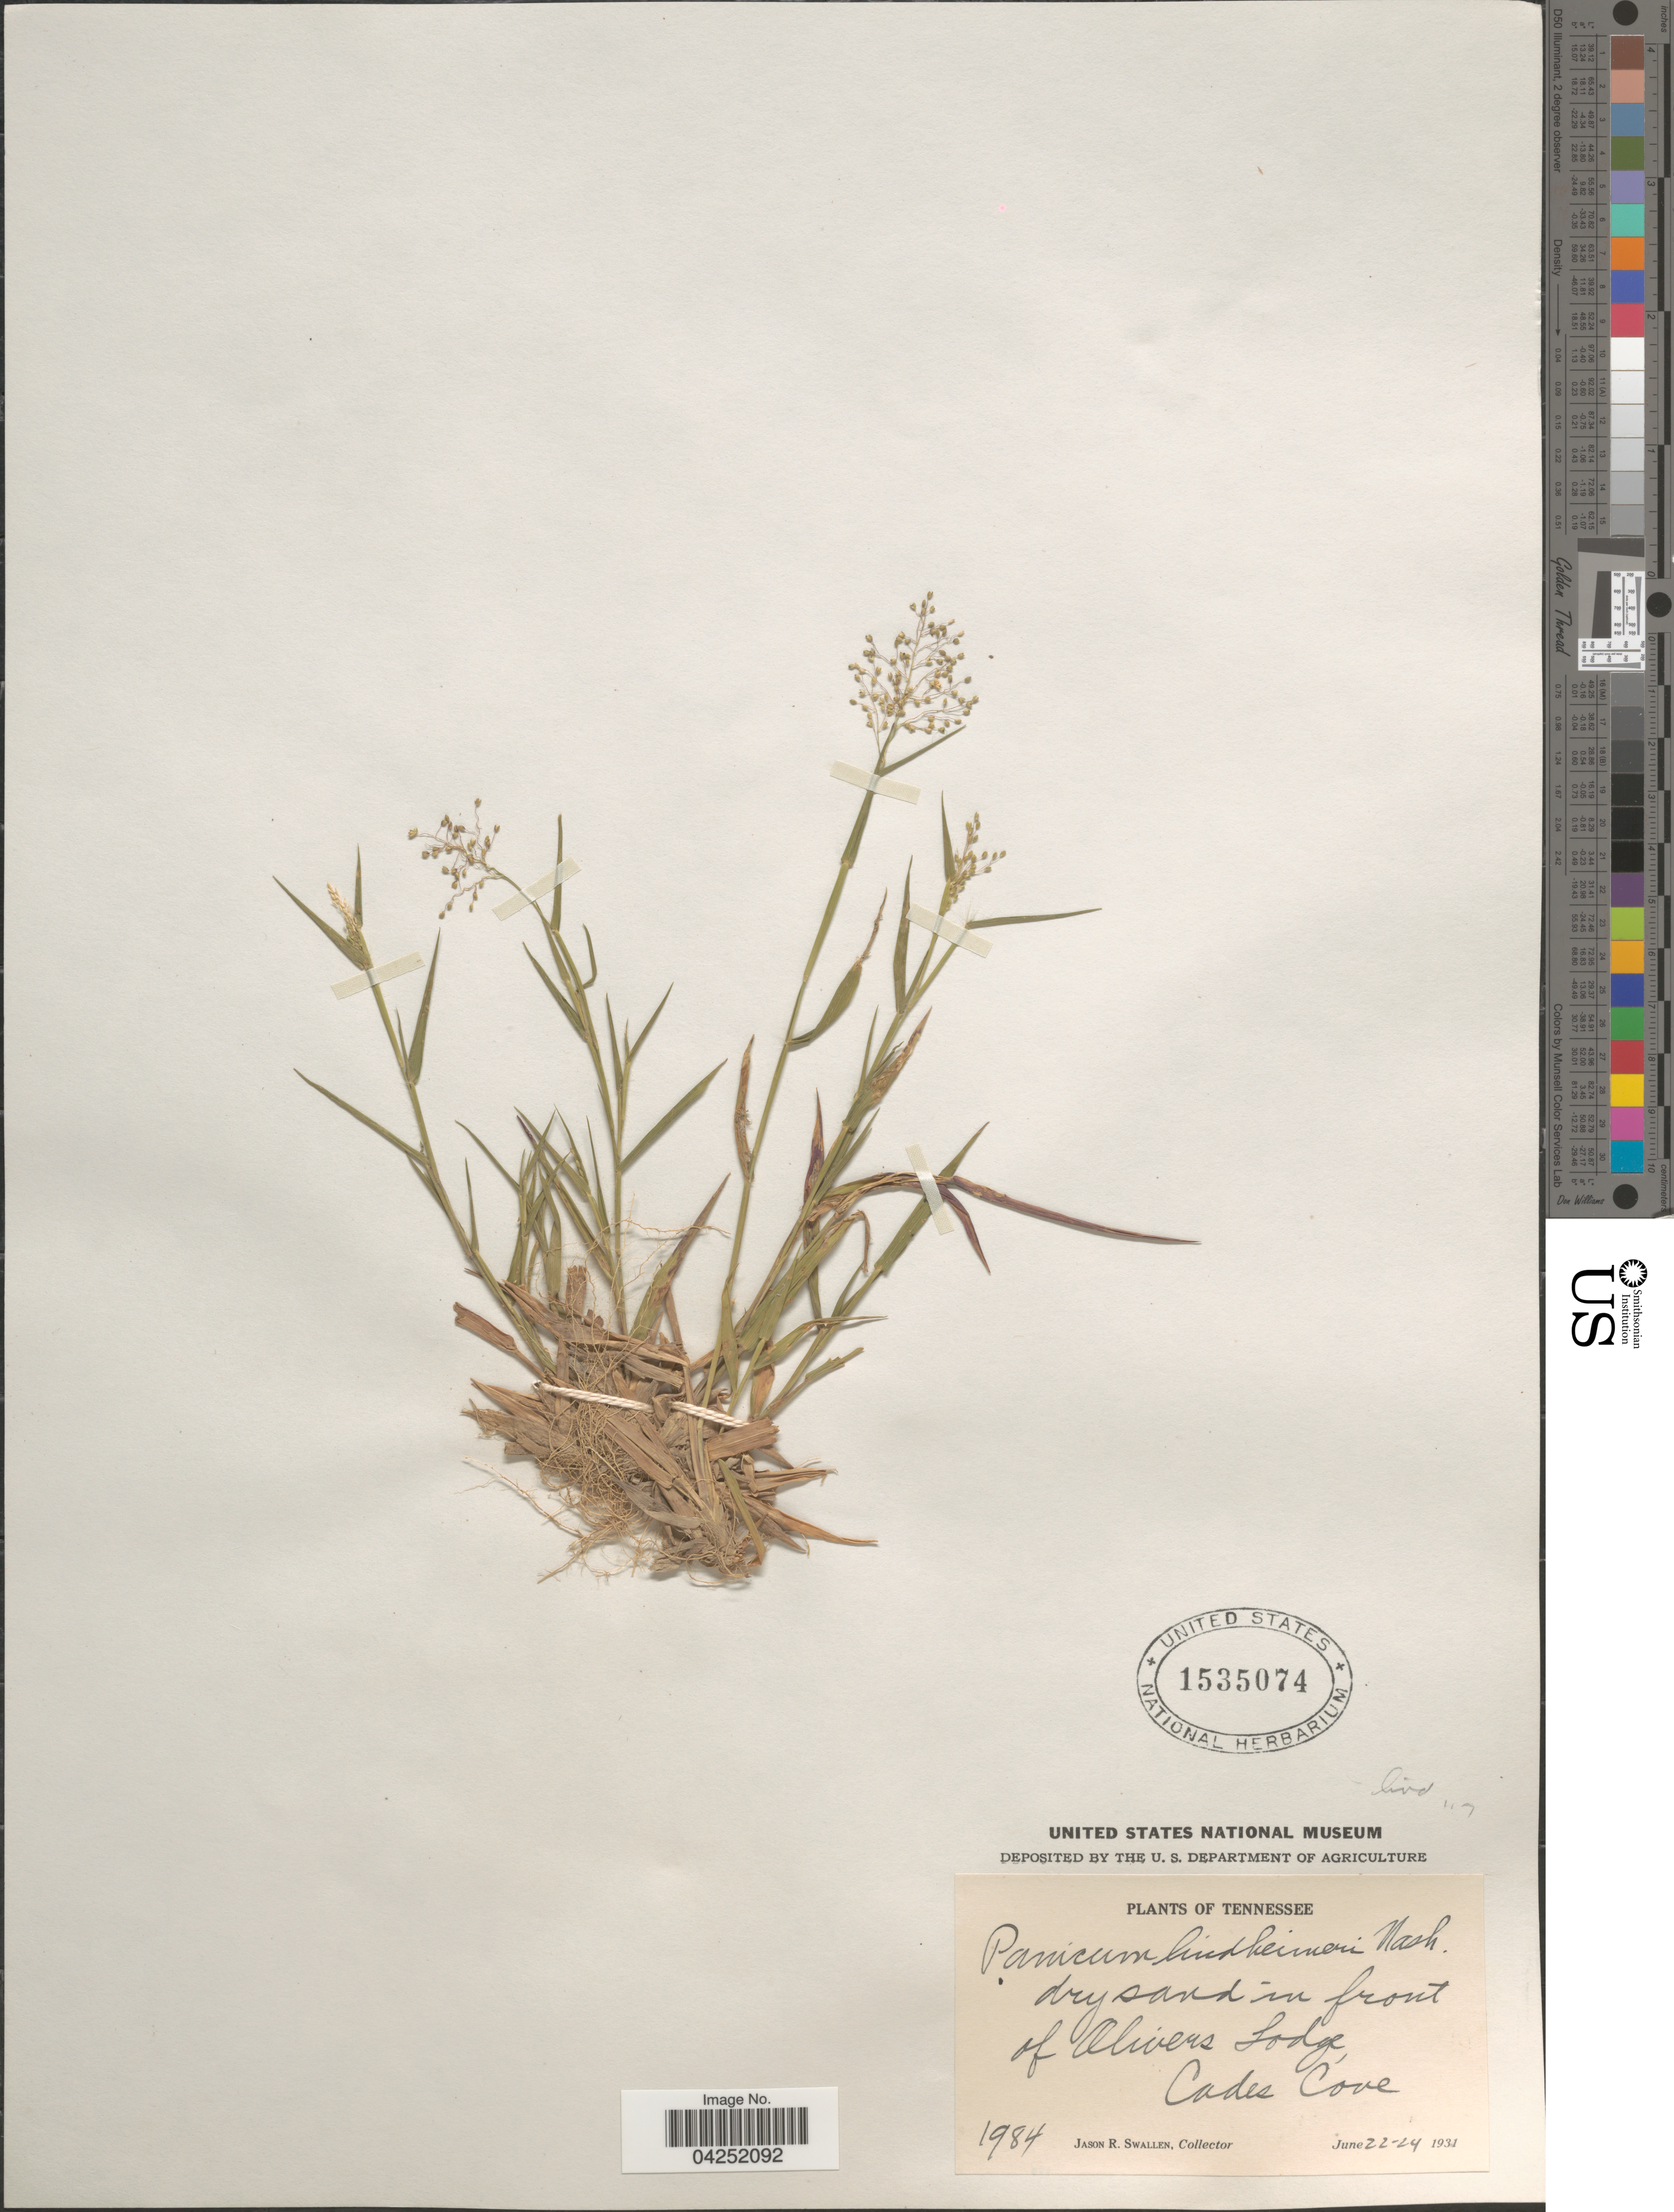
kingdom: Plantae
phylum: Tracheophyta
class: Liliopsida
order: Poales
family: Poaceae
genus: Dichanthelium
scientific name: Dichanthelium acuminatum var. lindheimeri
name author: (Nash) Gould & C.A. Clark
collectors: J. R. Swallen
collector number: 1984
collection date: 1931-06-22/1931-06-24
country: United States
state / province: Tennessee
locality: Dry sand in front of Olivers Lodge, Cades Cove.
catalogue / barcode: US 1535074